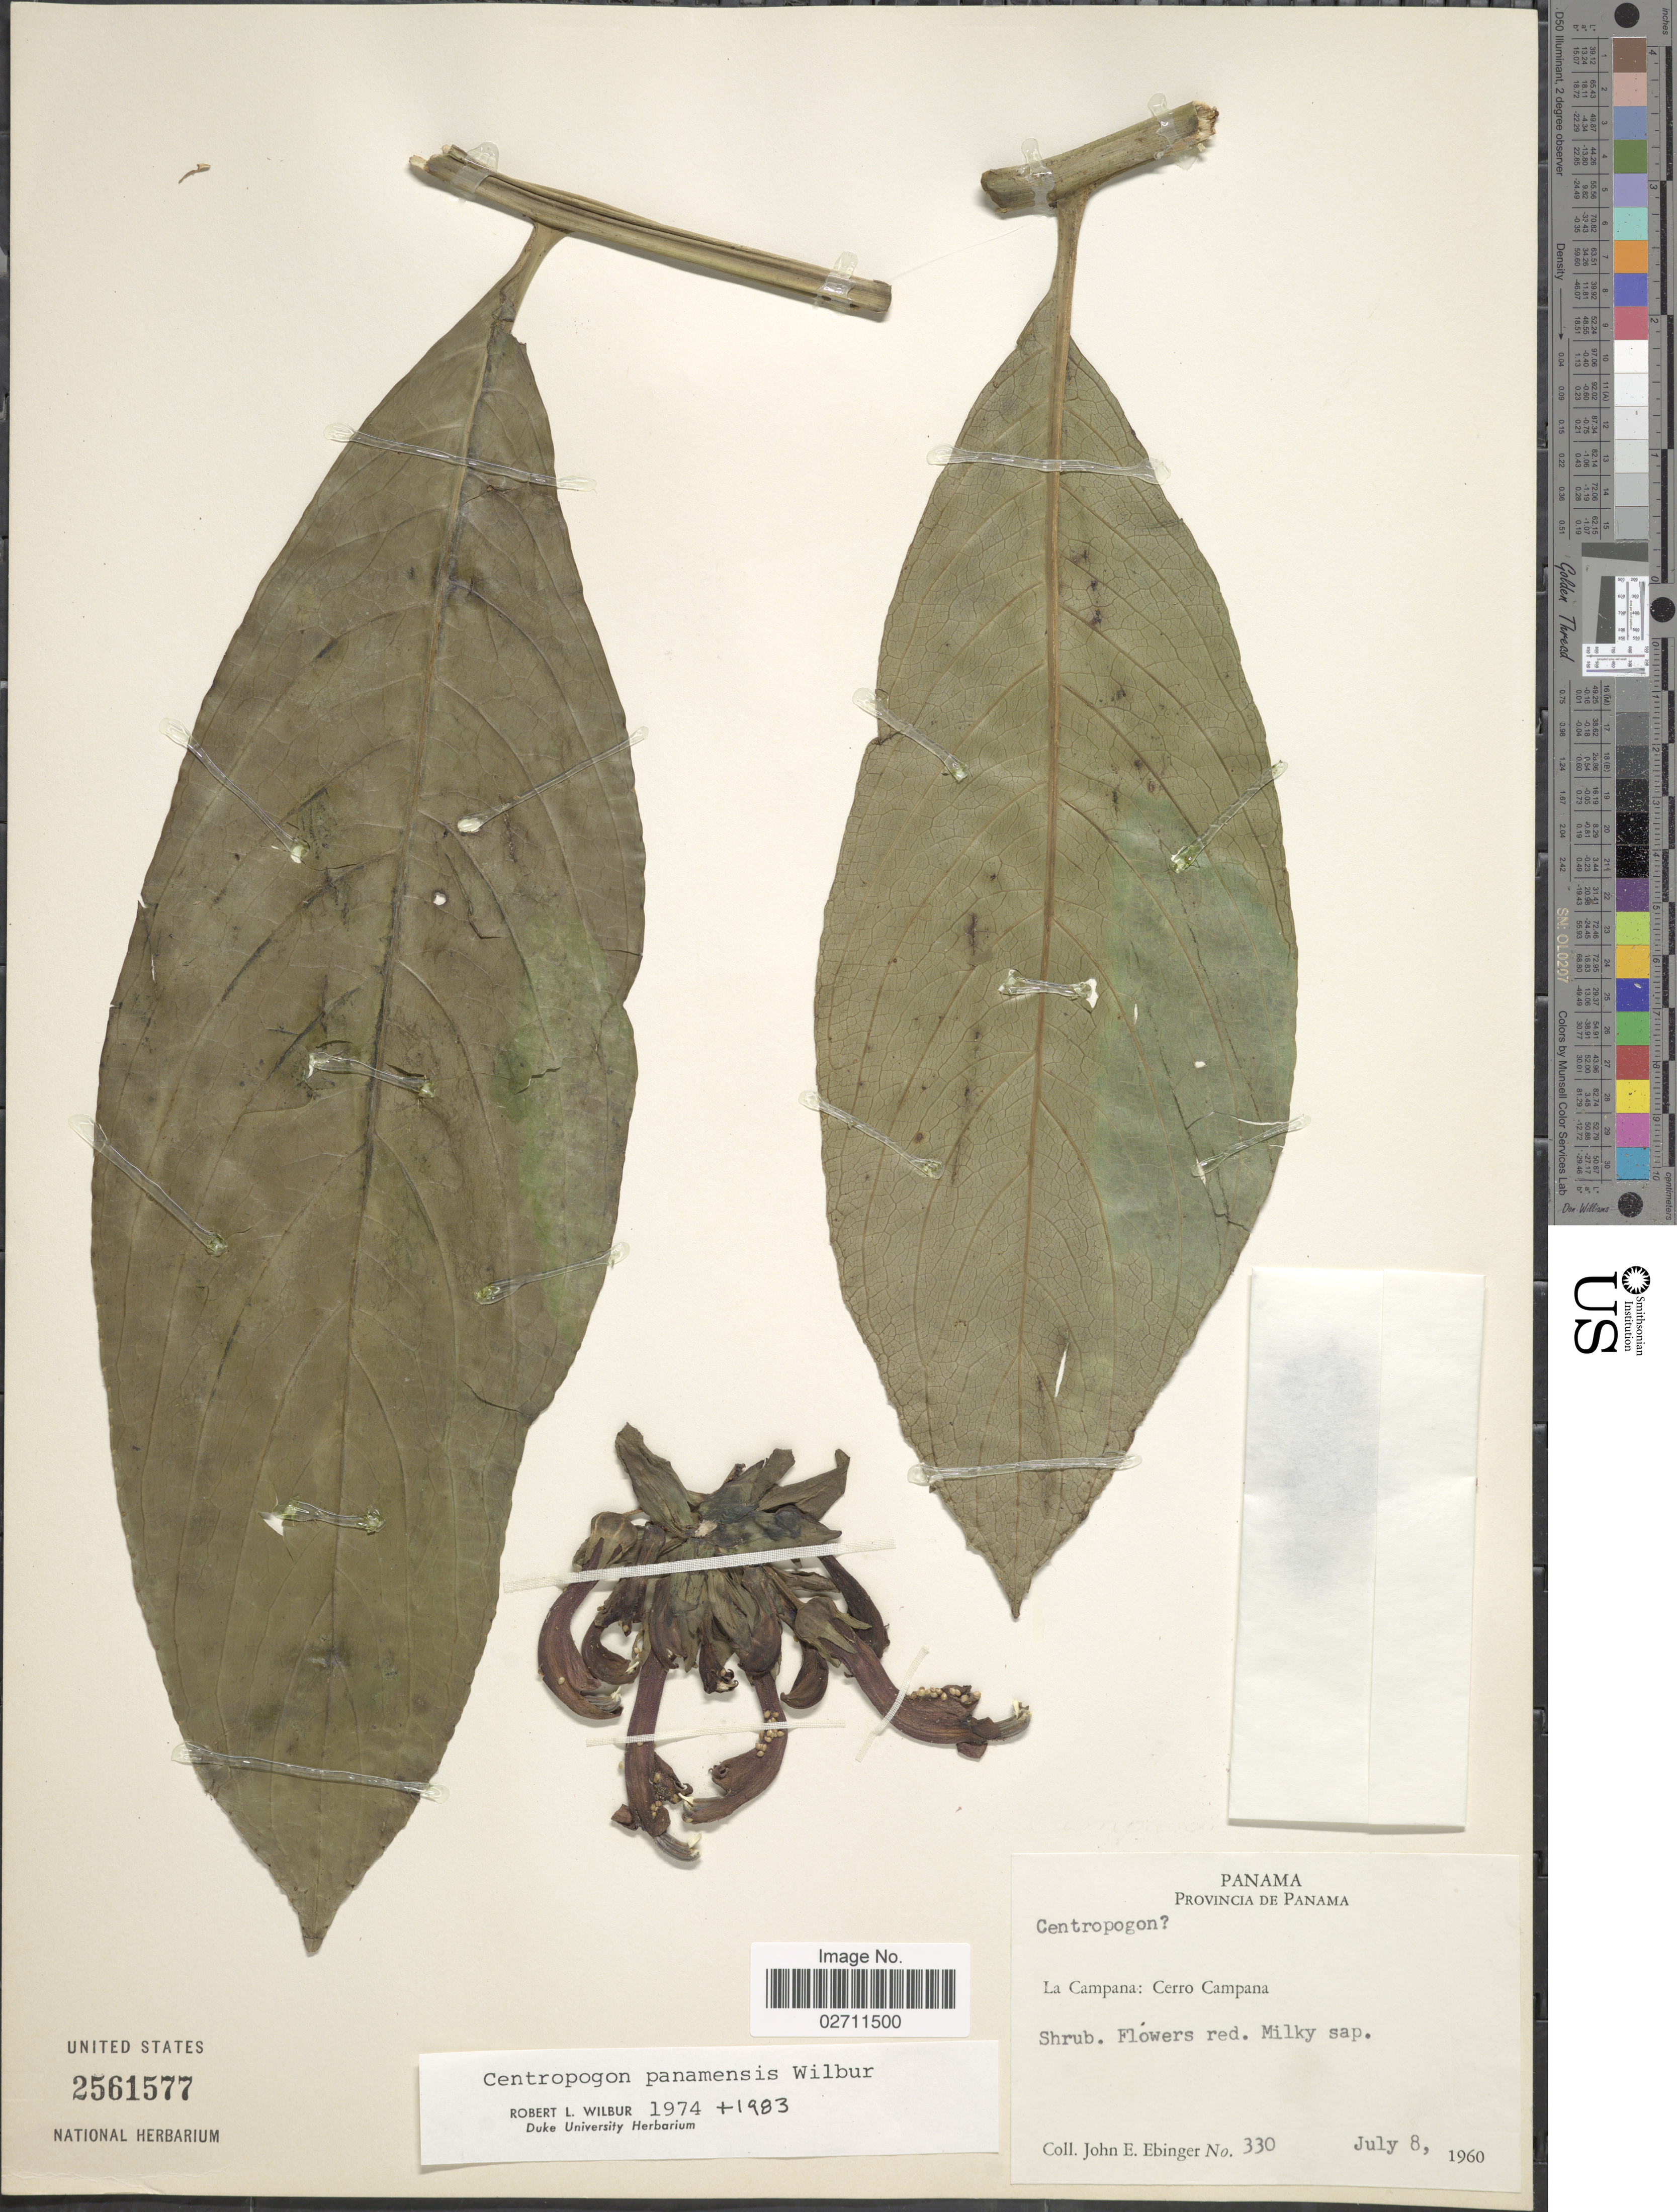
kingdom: Plantae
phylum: Tracheophyta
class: Magnoliopsida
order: Asterales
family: Campanulaceae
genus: Centropogon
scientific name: Centropogon panamensis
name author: Wilbur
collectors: J. Ebinger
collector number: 330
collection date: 1960-07-08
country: Panama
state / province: Panamá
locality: La Campana; Cerro Campana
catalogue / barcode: US 2561577